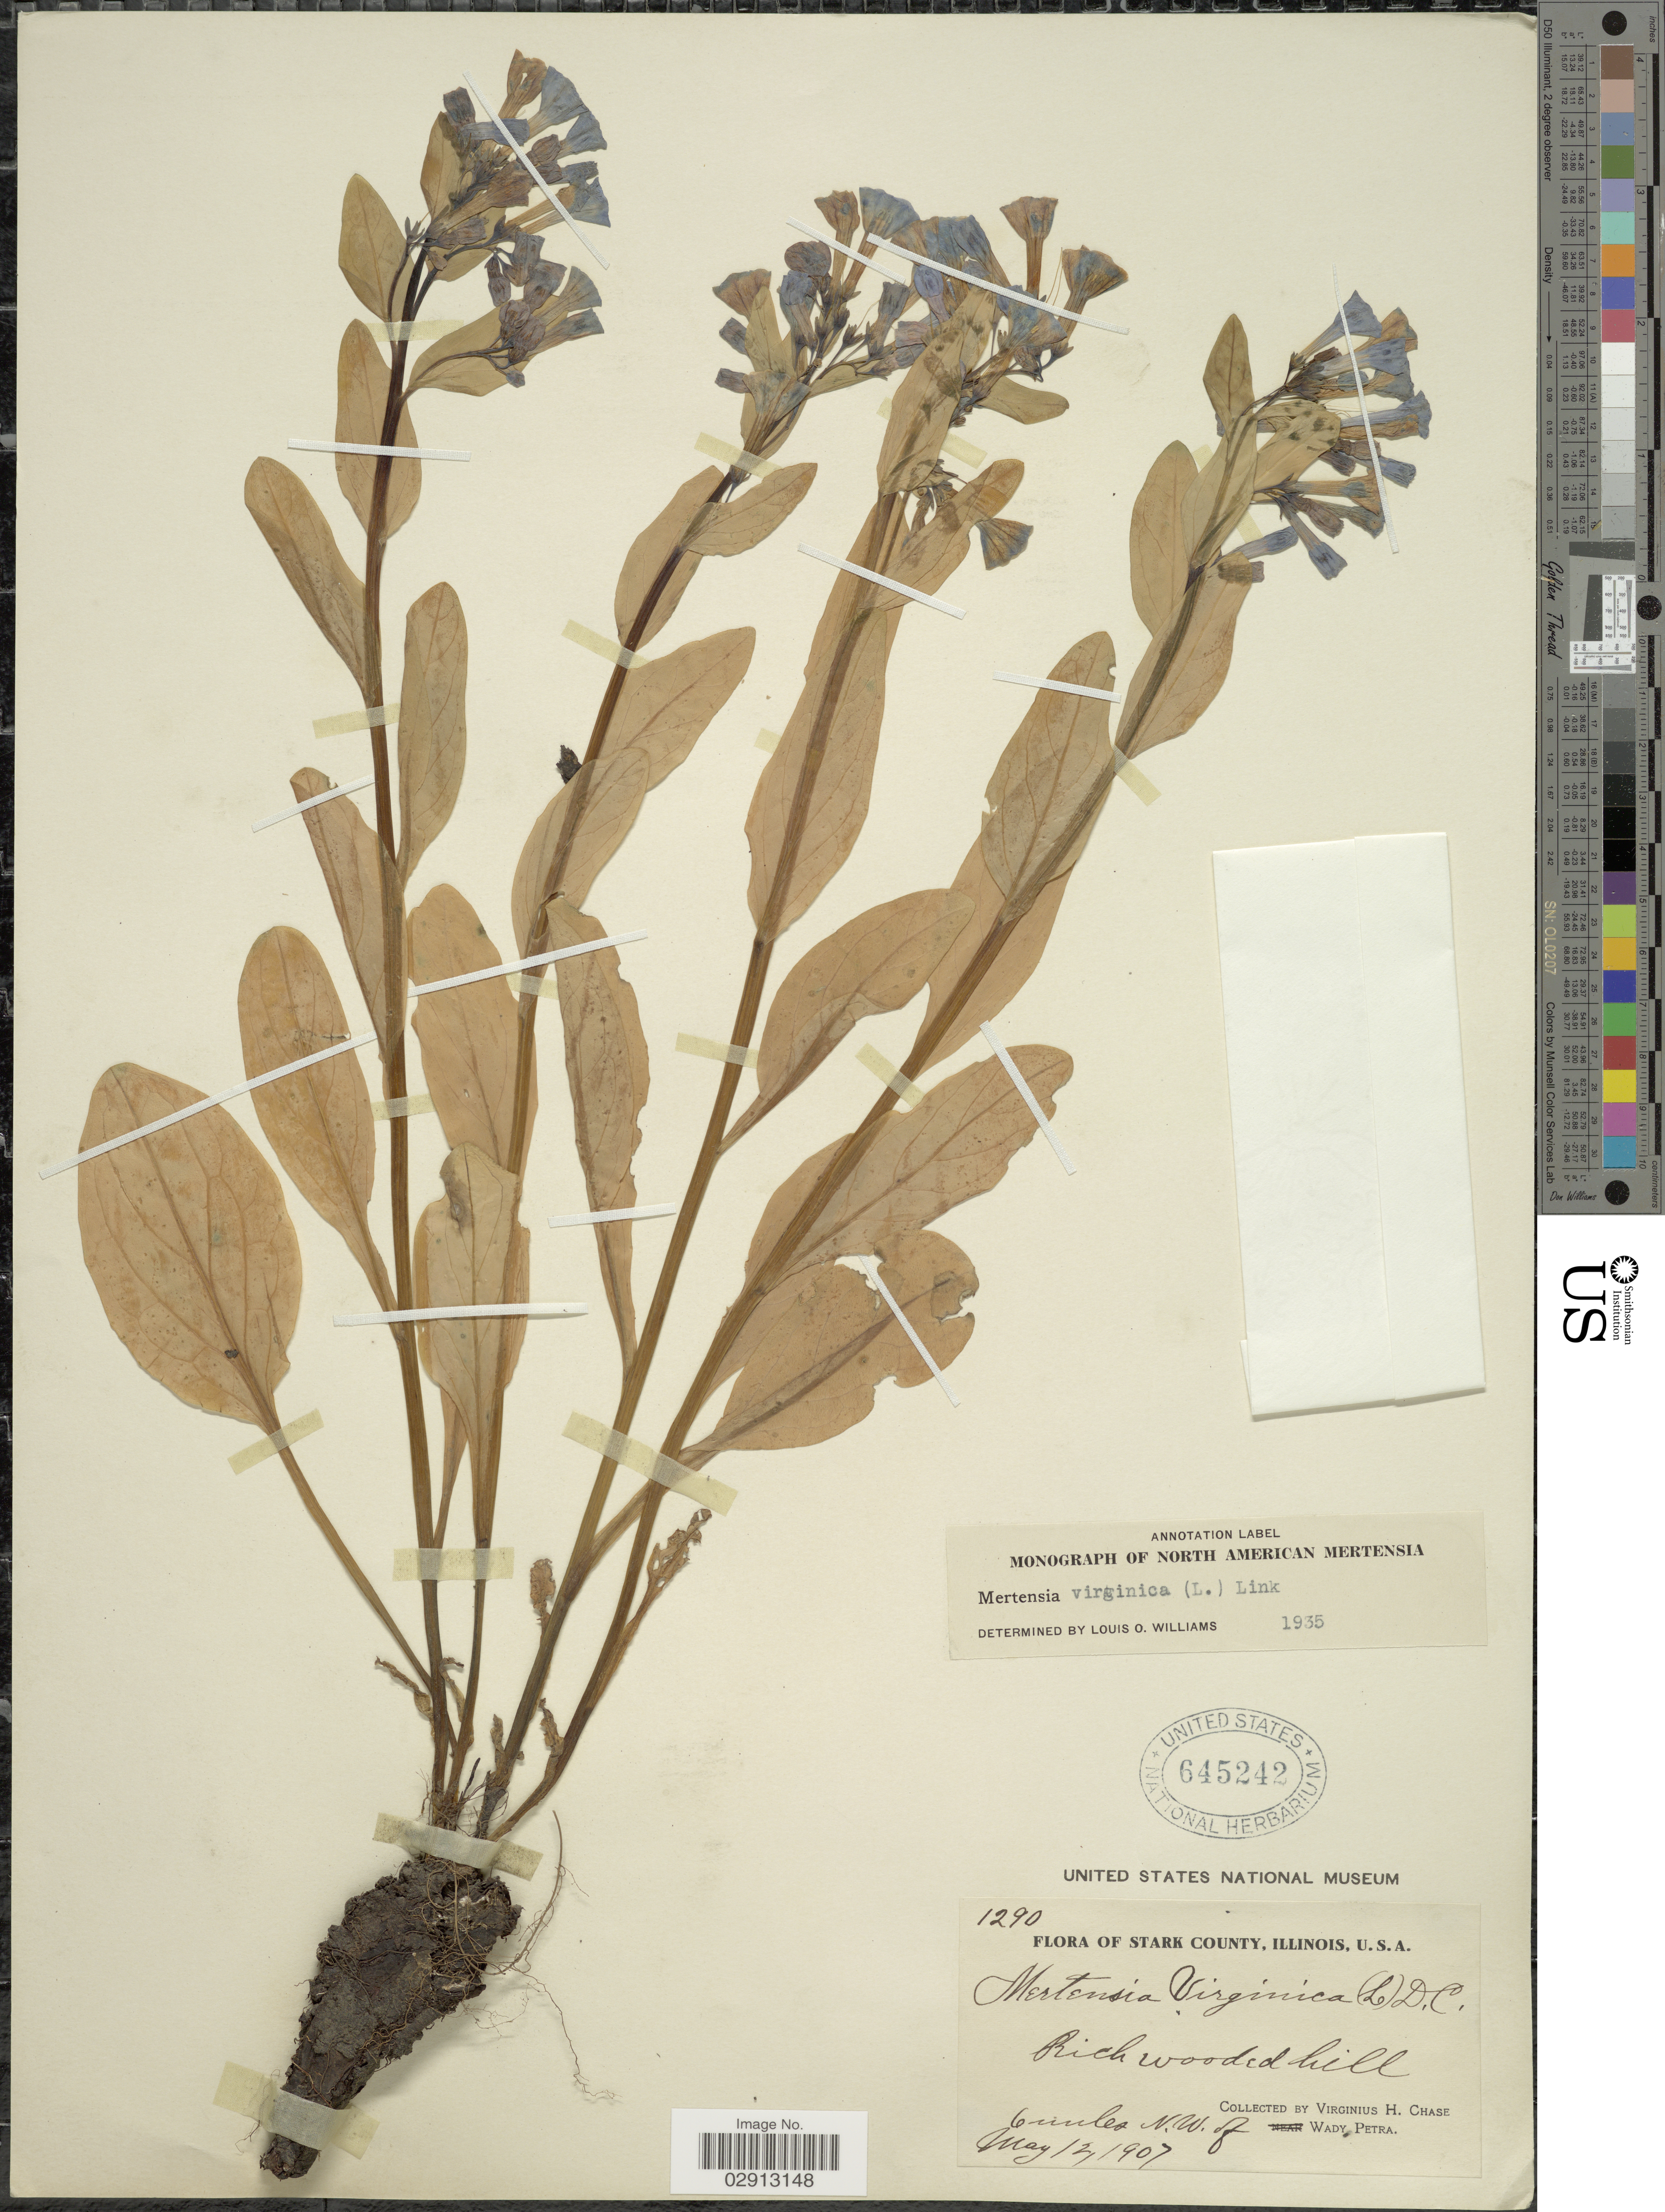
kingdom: Plantae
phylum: Tracheophyta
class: Magnoliopsida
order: Boraginales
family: Boraginaceae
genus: Mertensia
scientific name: Mertensia virginica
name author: (L.) Pers. ex Link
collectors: V. H. Chase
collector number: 1290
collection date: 1907-05-12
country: United States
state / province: Illinois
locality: Stark County. Rich wooded hill. 6 miles N. W. of Wady Petra.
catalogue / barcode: US 645242